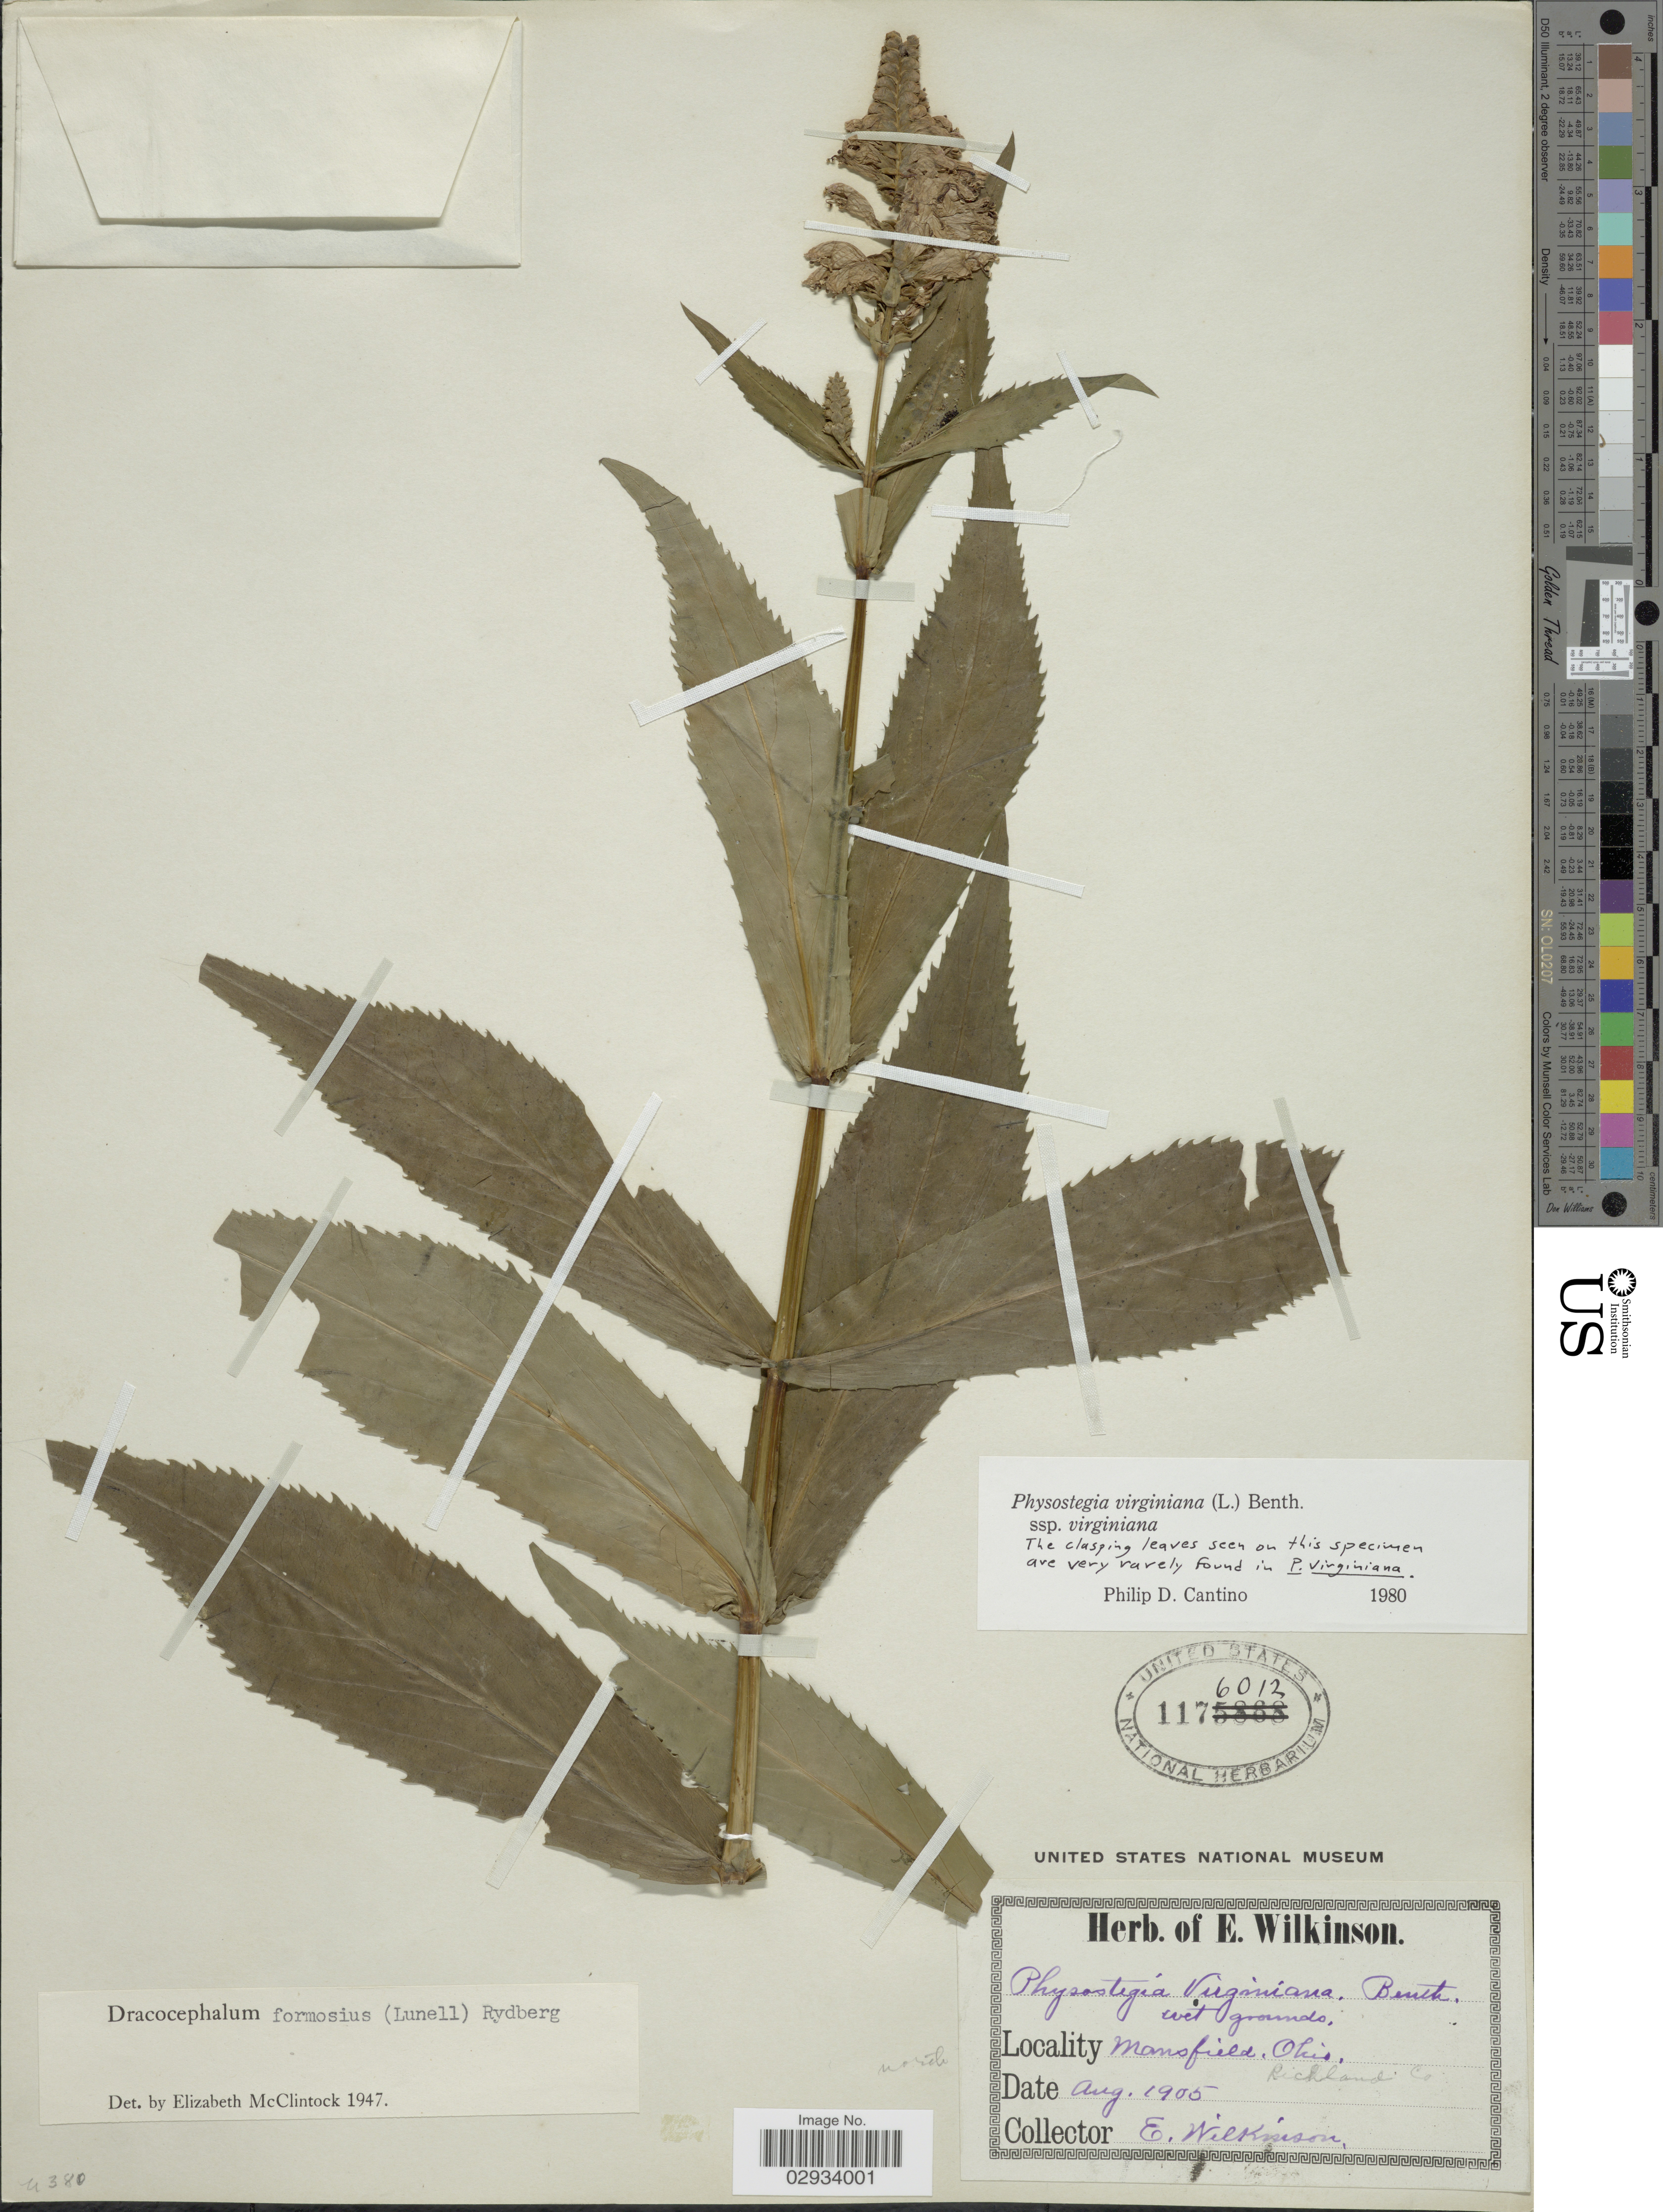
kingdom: Plantae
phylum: Tracheophyta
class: Magnoliopsida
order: Lamiales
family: Lamiaceae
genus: Physostegia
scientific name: Physostegia virginiana subsp. virginiana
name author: (L.) Benth.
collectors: E. Wilkinson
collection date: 1905-08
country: United States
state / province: Ohio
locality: Mansfield, Ohio, Richland Co.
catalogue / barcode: US 1176012